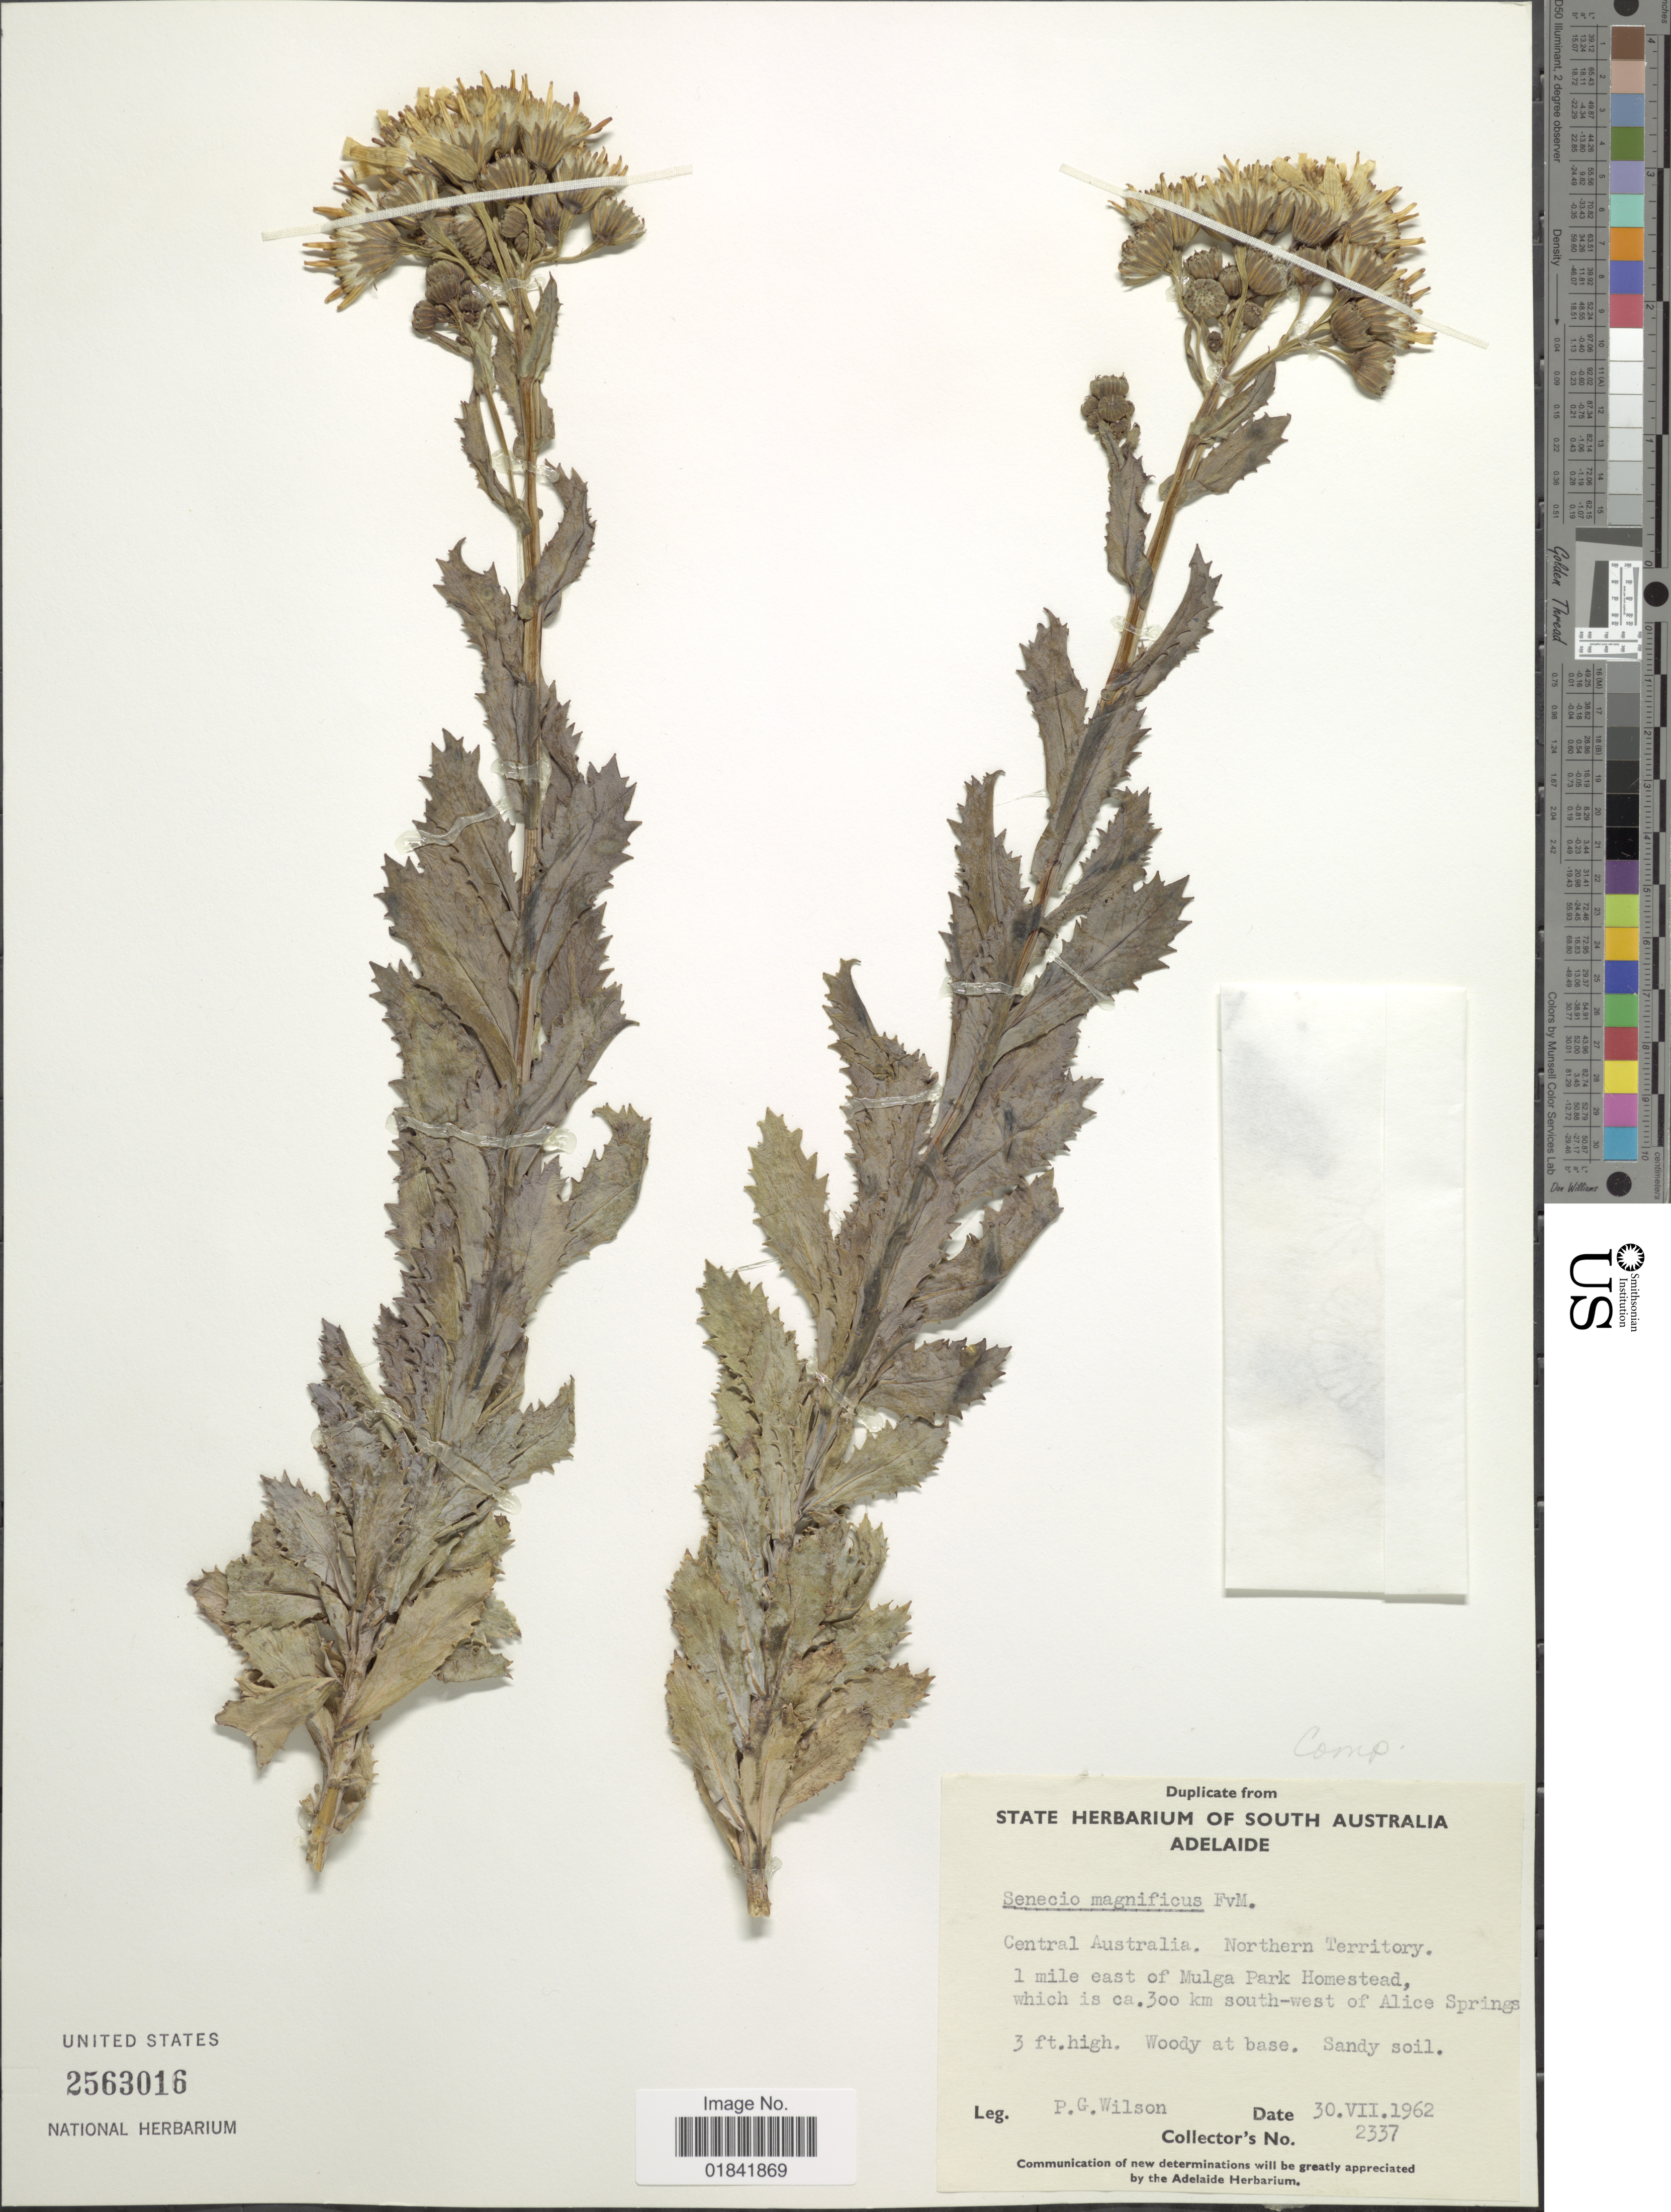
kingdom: Plantae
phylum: Tracheophyta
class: Magnoliopsida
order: Asterales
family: Asteraceae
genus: Senecio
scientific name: Senecio magnificus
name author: F. Muell.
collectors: Peter G. Wilson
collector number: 2337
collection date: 1962-07-30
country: Australia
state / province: Northern Territory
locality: Central Australia, 1 mile east of Mulga Park Homestead, which is ca. 300 km south-west of Alice Springs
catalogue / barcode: US 2563016